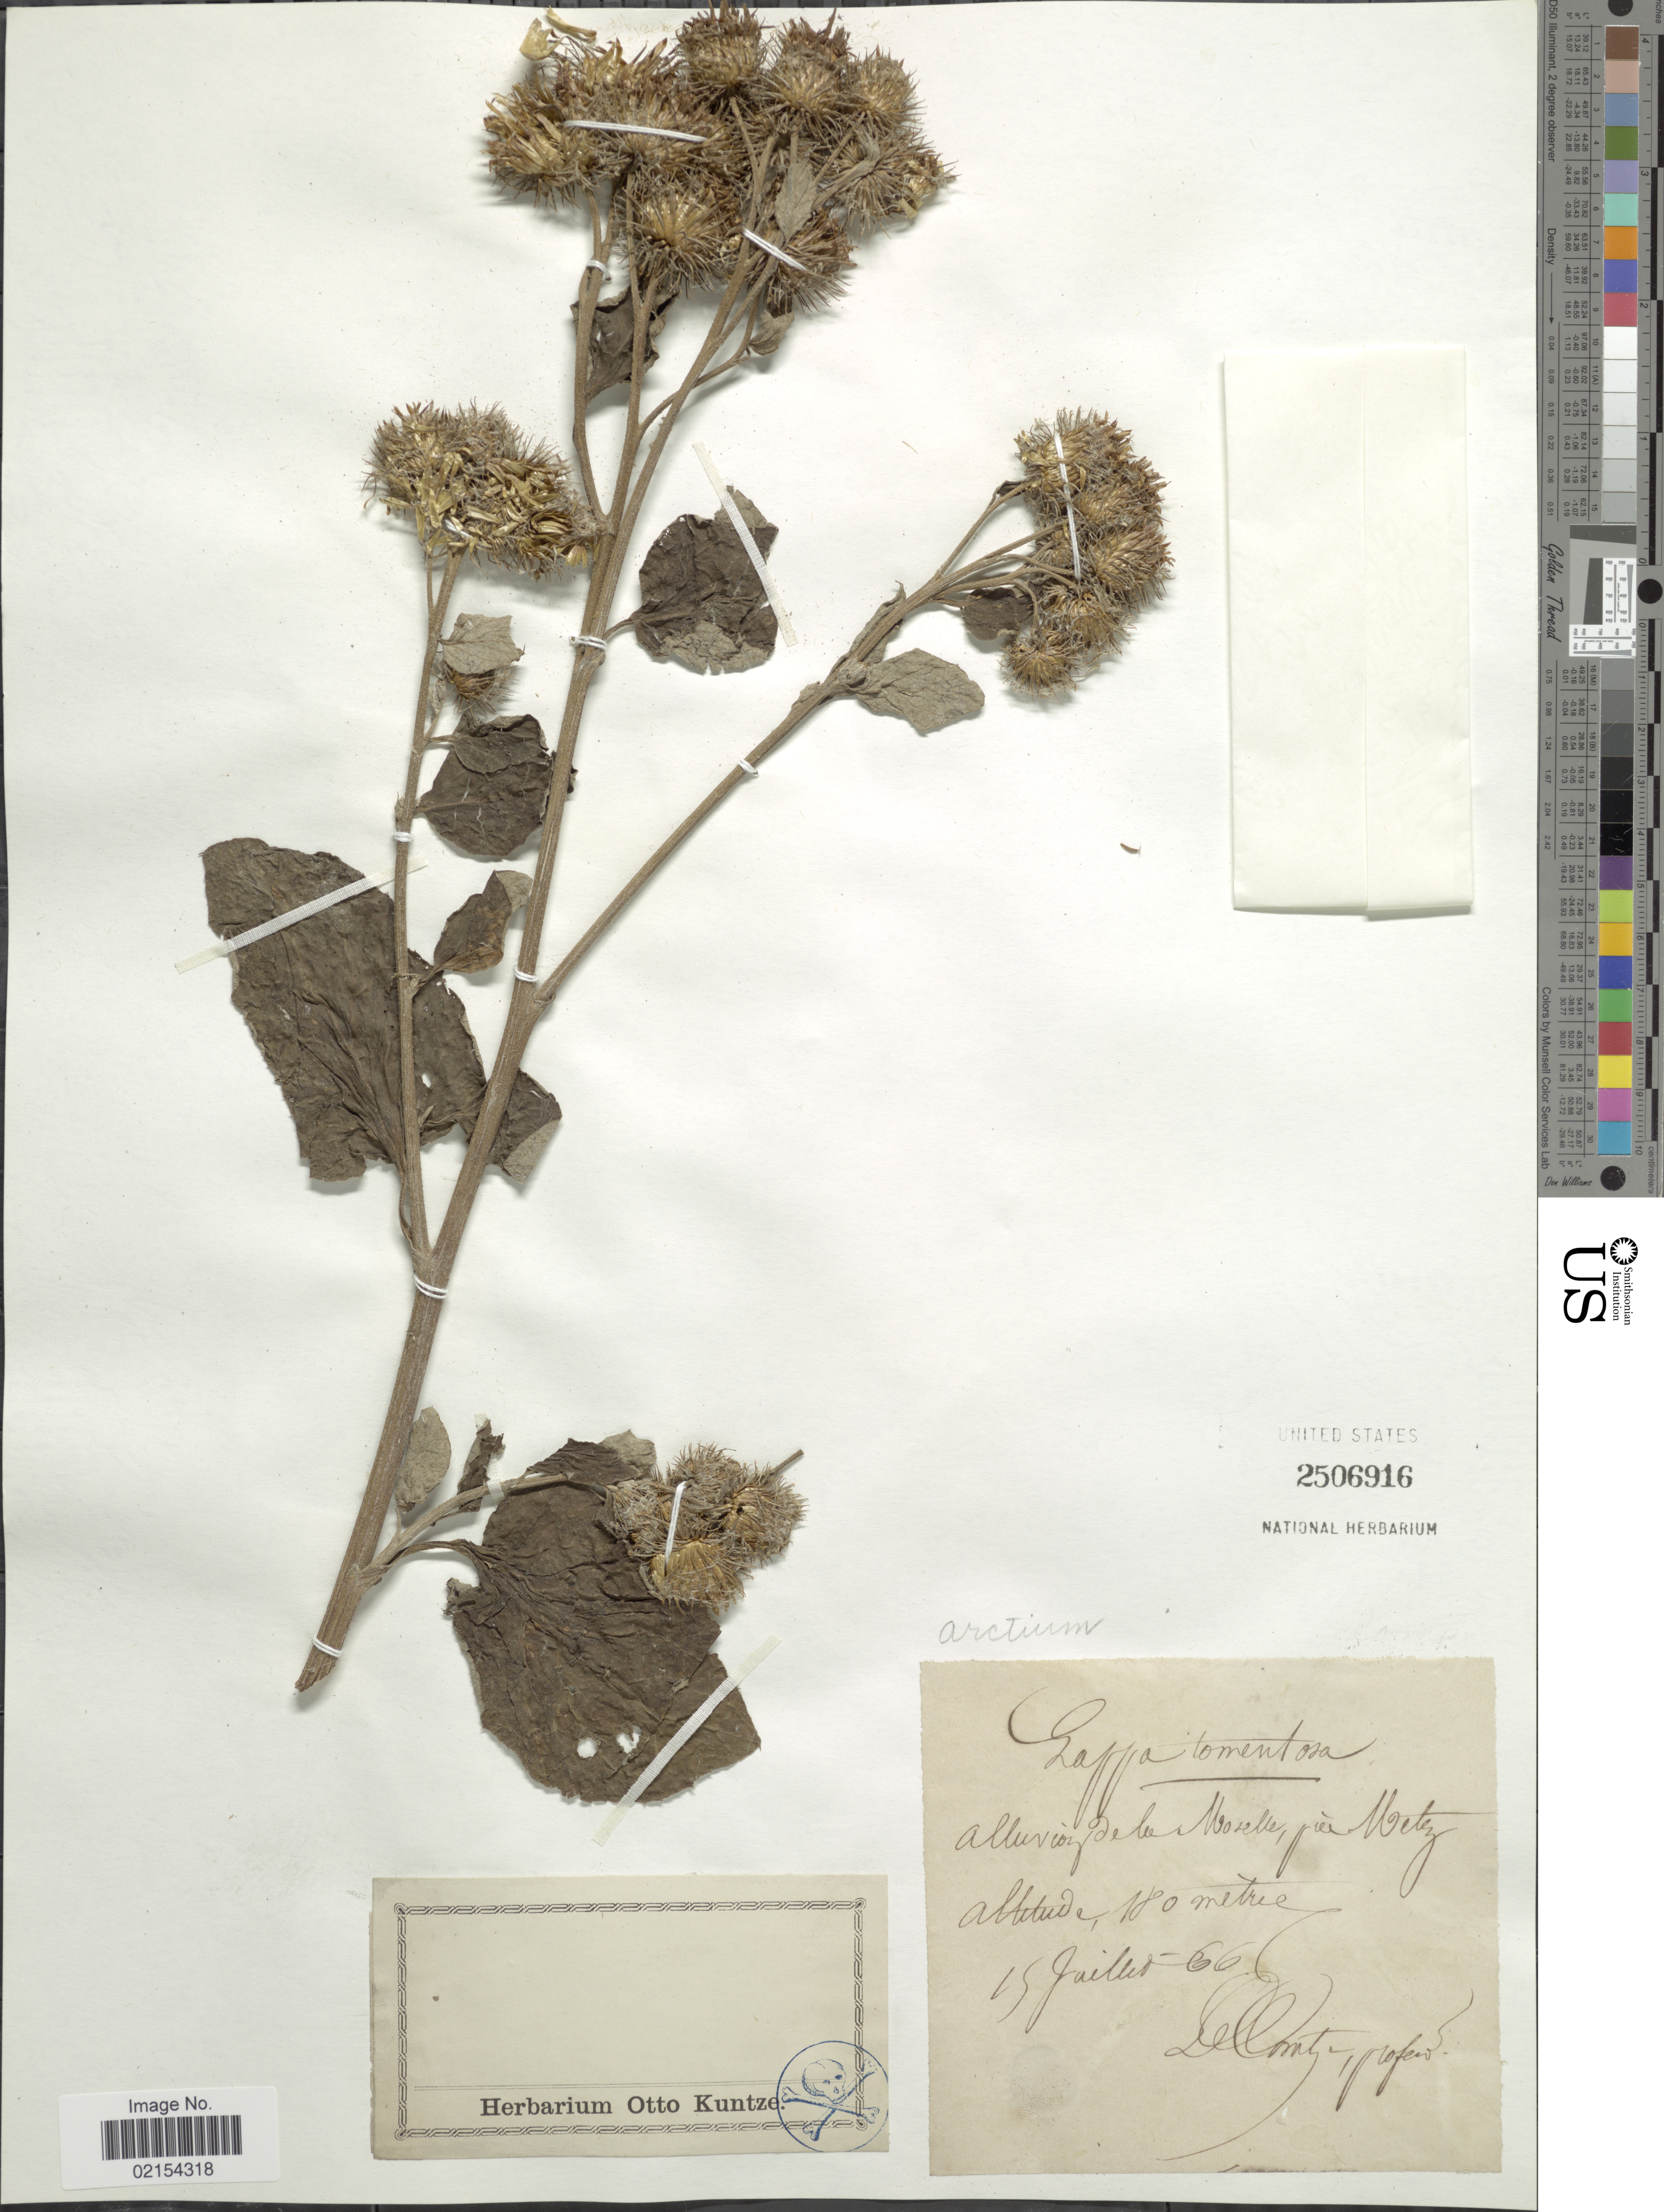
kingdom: Plantae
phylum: Tracheophyta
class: Magnoliopsida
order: Asterales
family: Asteraceae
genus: Arctium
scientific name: Arctium tomentosum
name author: Mill.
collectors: Del Comte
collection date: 1866-07-15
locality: Alluvial de Mozele pres Wetz [interpreted]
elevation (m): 180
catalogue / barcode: US 2506916